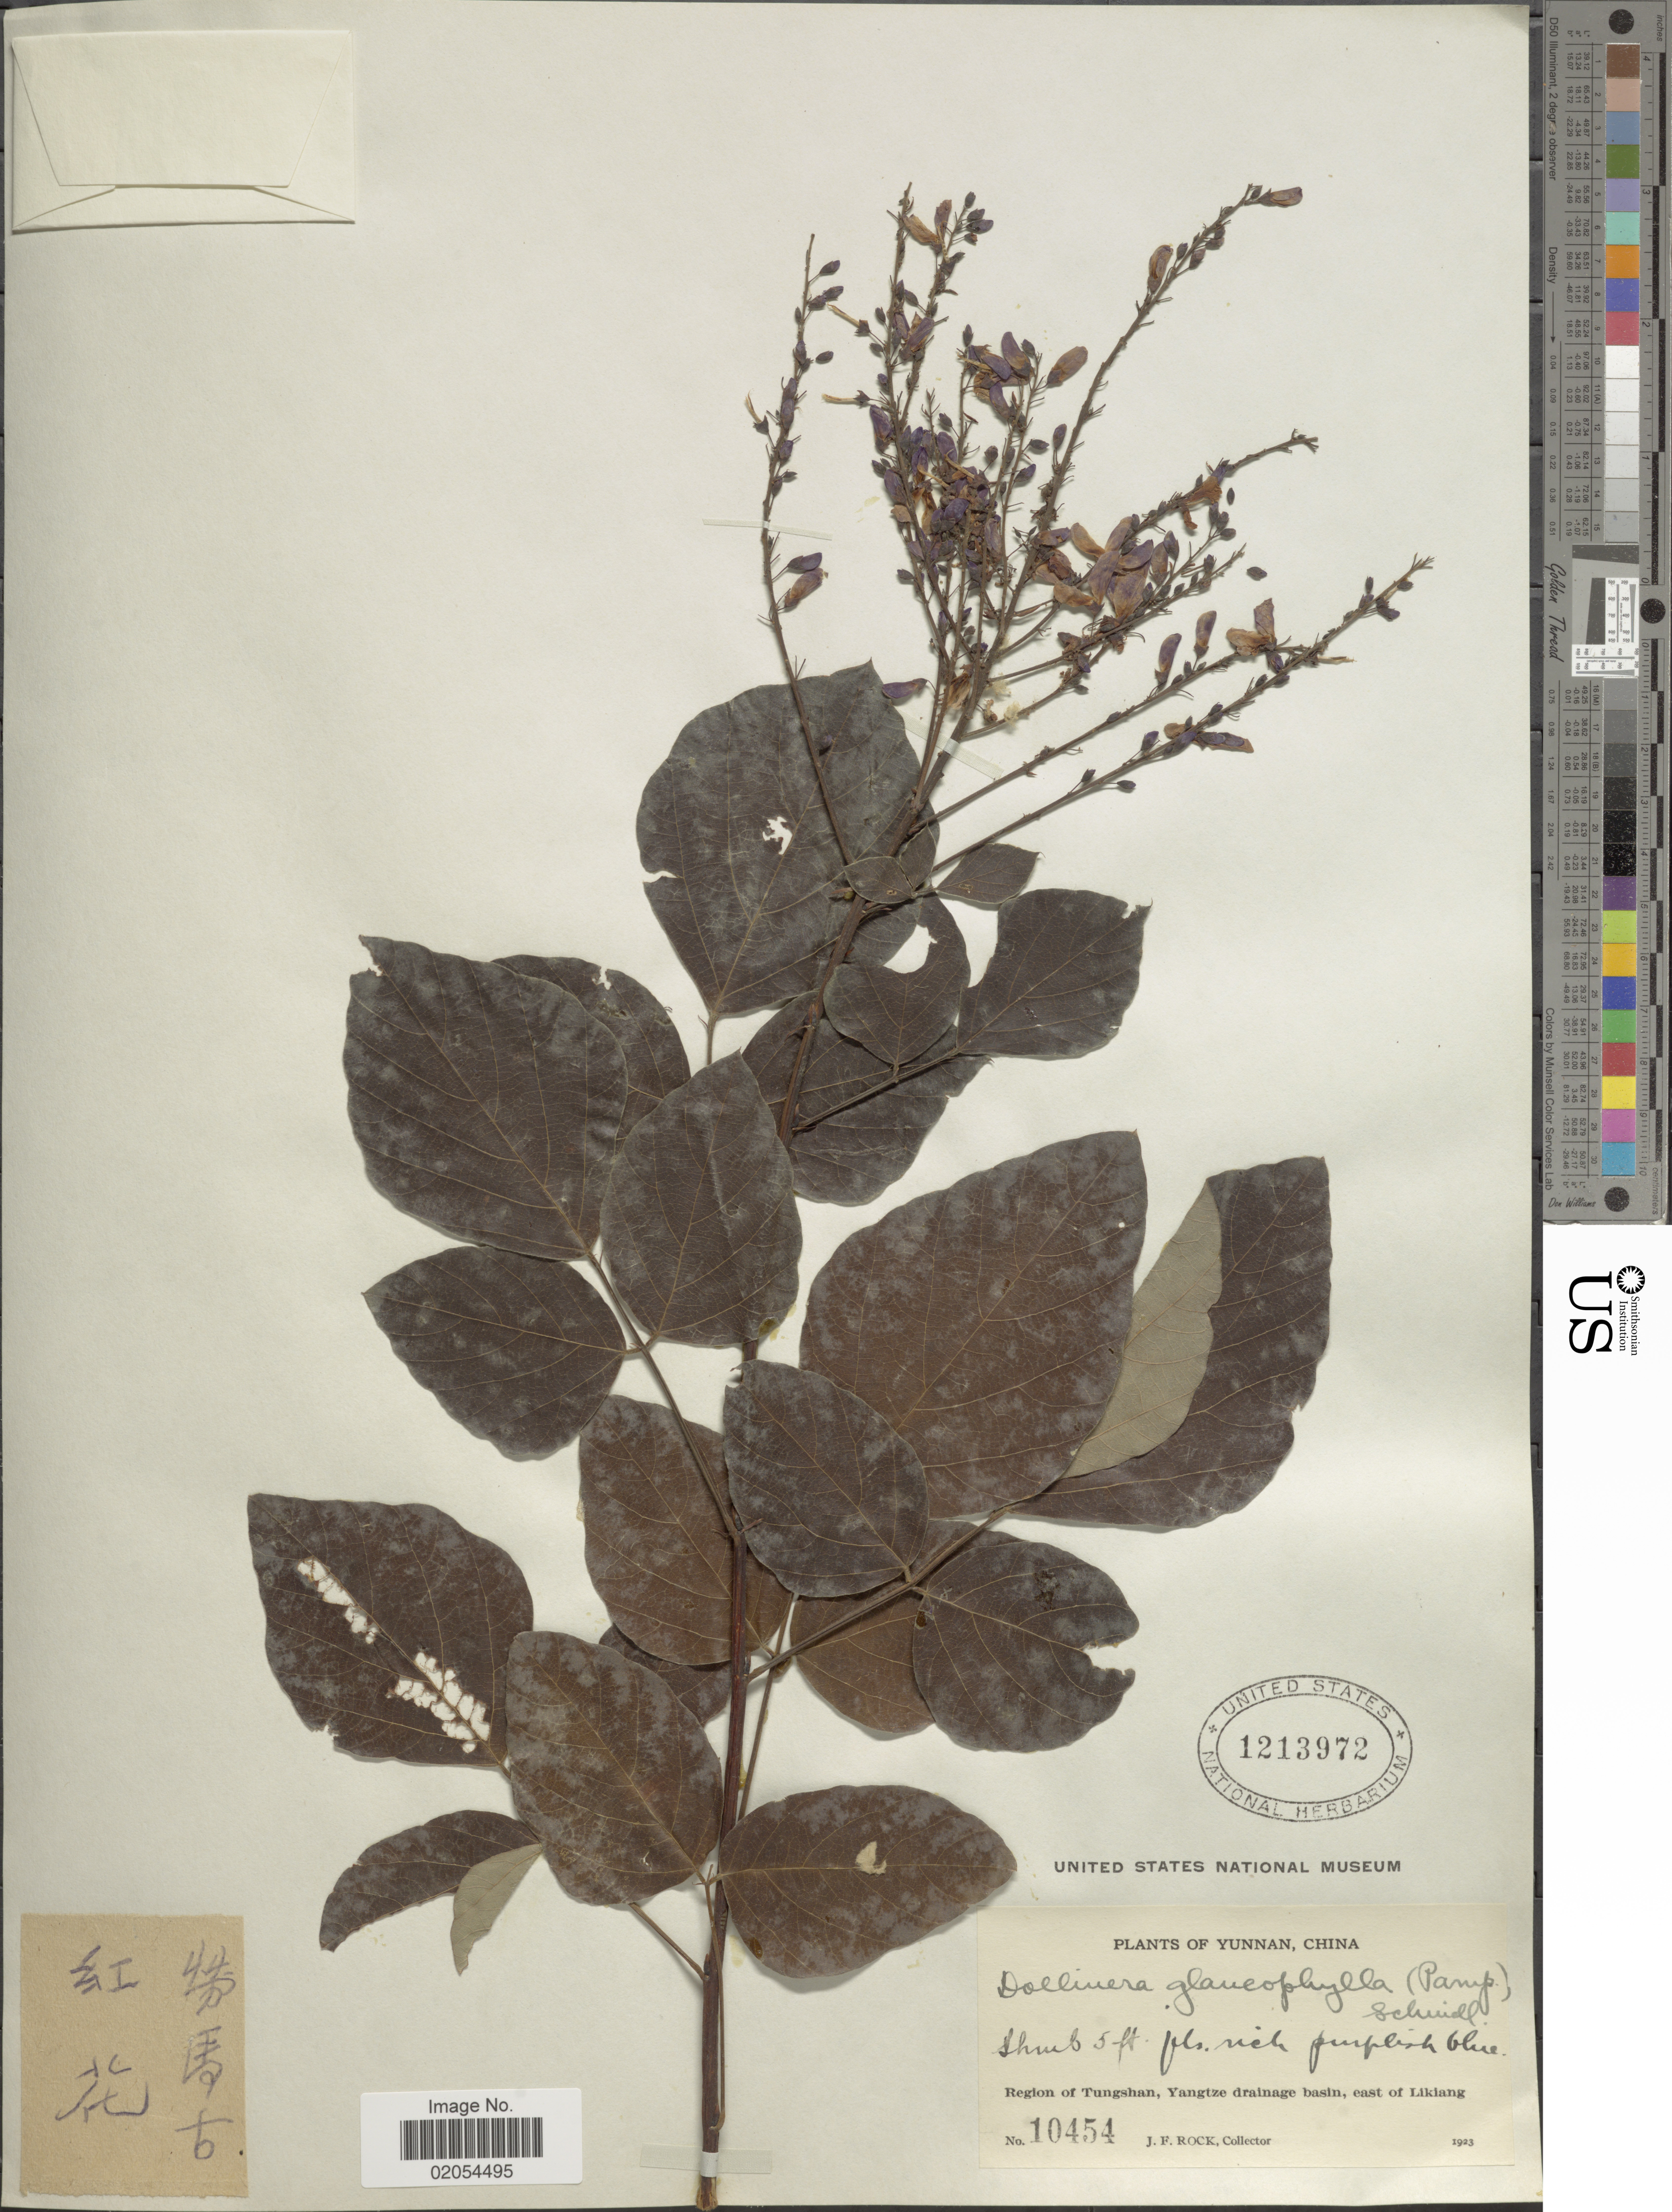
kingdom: Plantae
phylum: Tracheophyta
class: Magnoliopsida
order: Fabales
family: Fabaceae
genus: Sunhangia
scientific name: Sunhangia elegans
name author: (DC.) H. Ohashi & K. Ohashi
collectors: J. Rock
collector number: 10454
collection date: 1923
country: China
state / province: Yunnan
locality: Yunnan, China, Region of Tungshan, Yangtze drainage basin, east of Likiang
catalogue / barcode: US 1213972